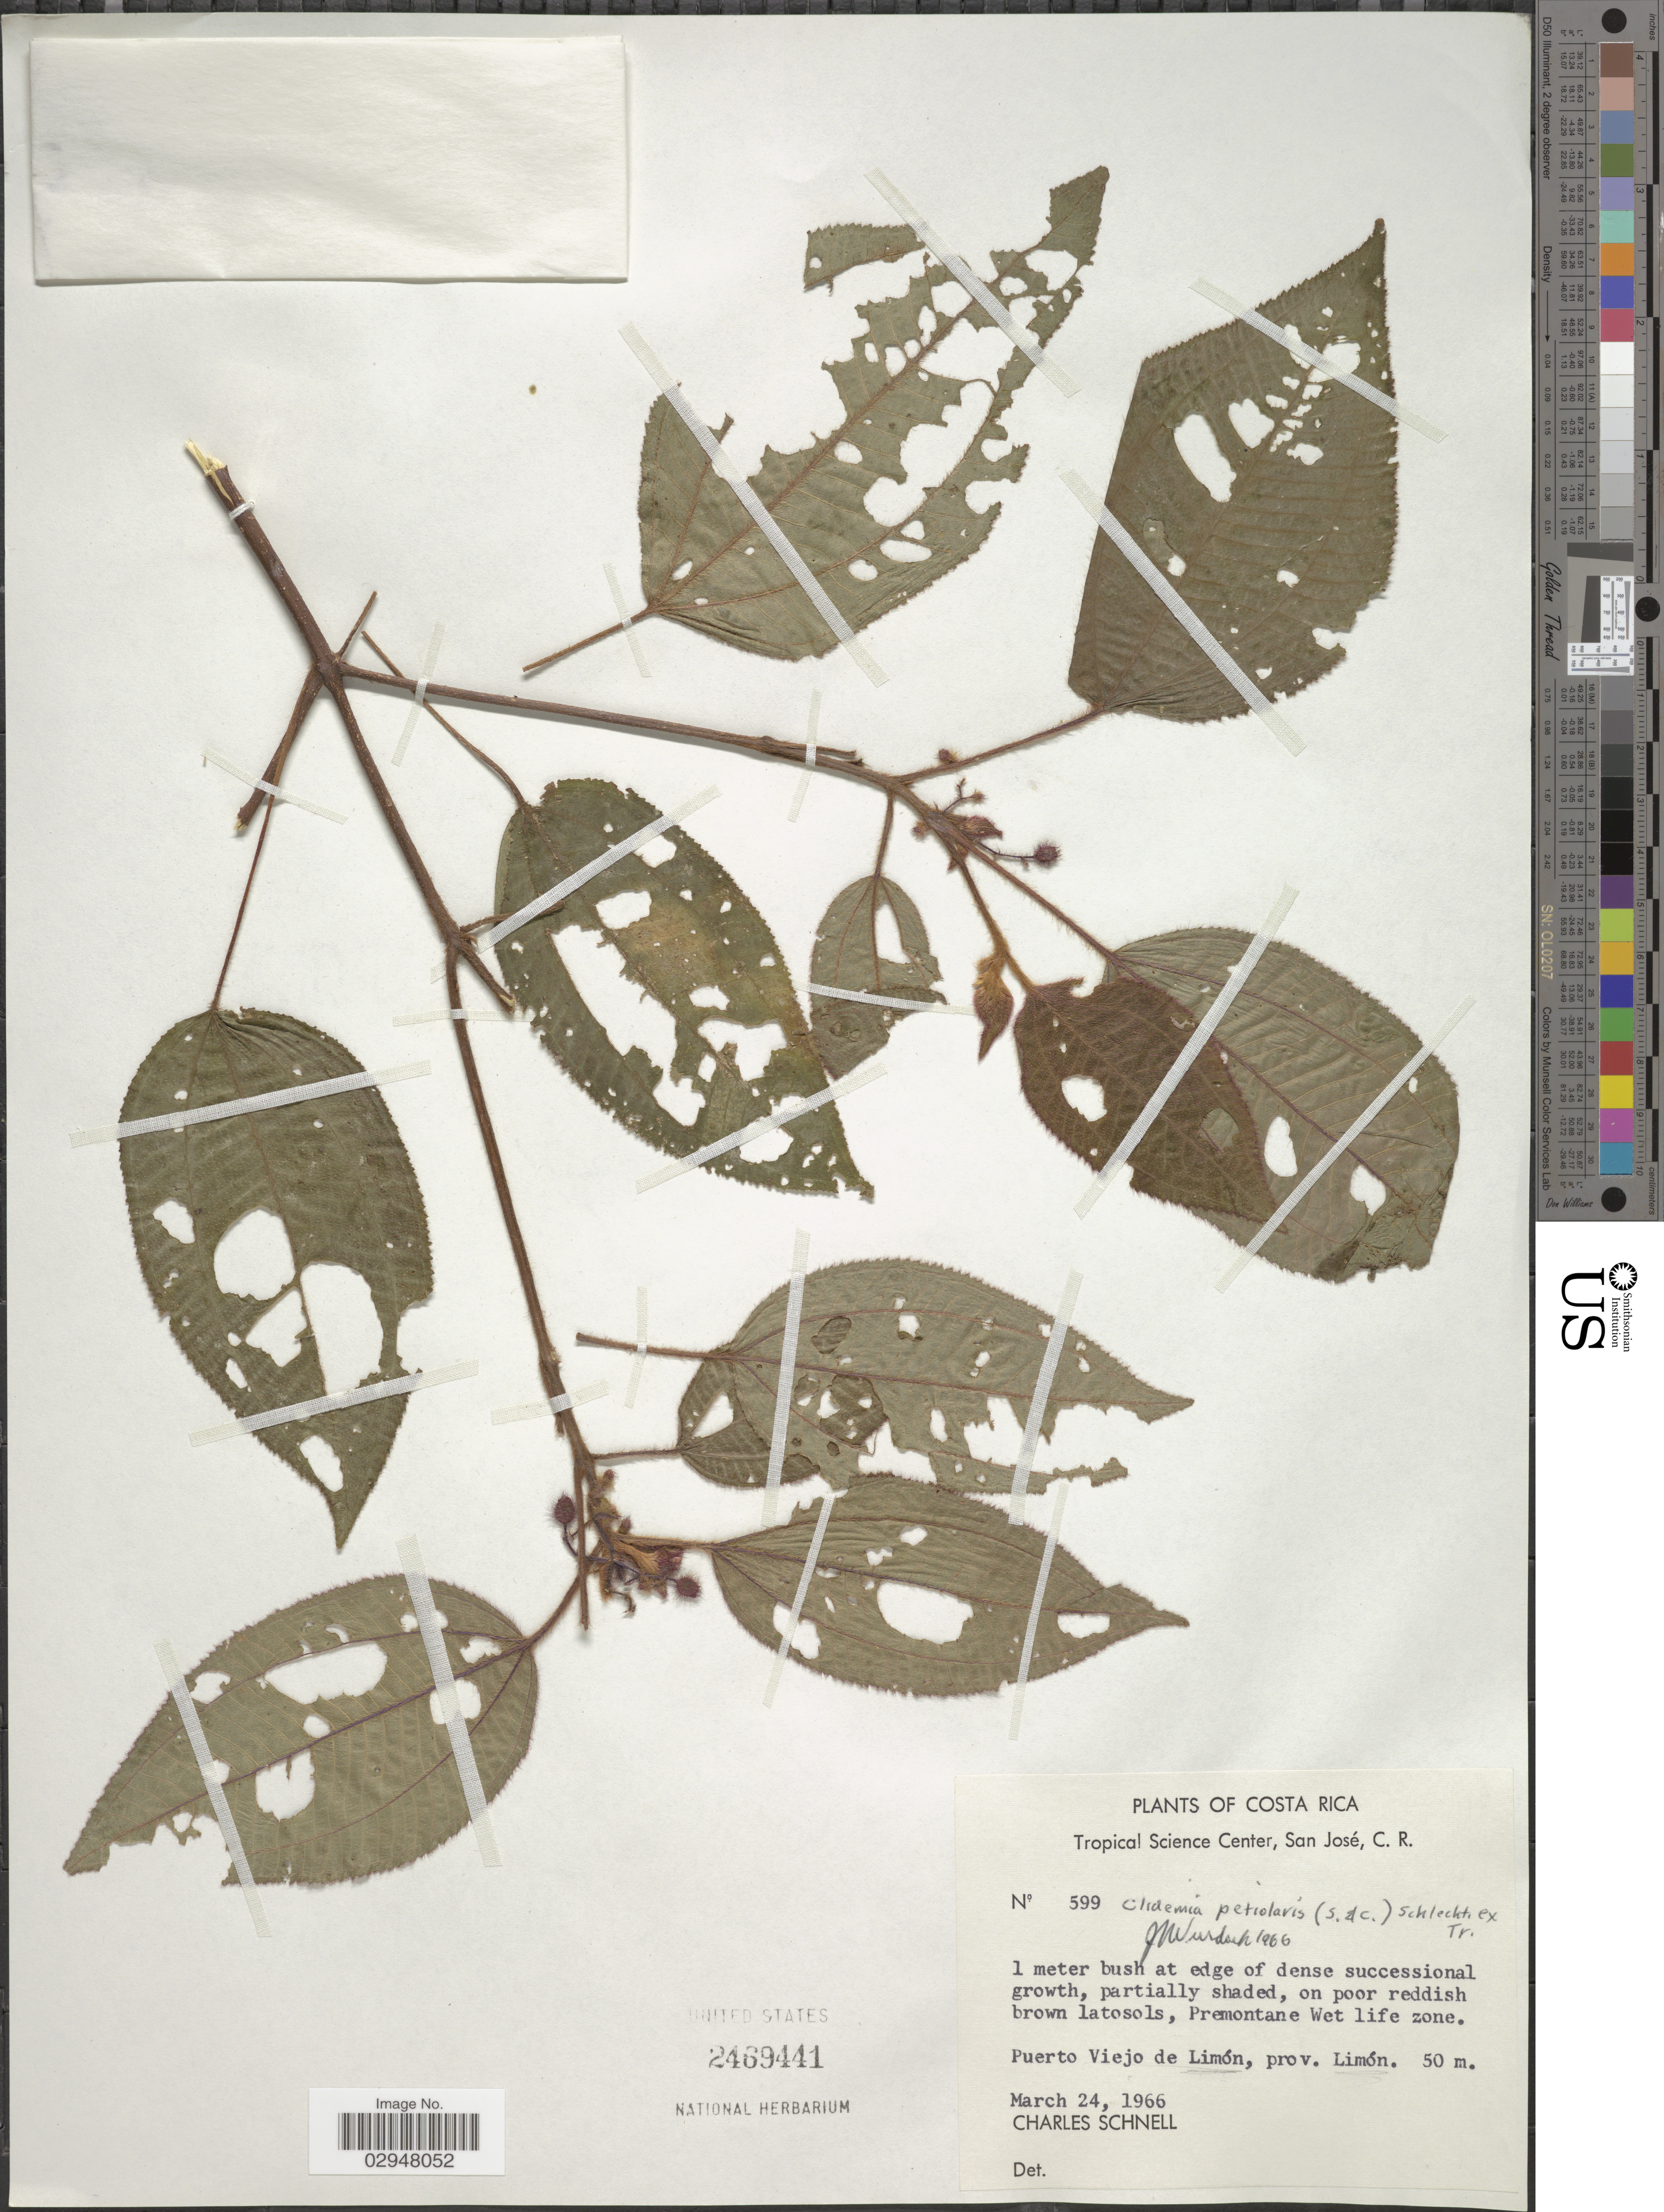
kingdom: Plantae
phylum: Tracheophyta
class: Magnoliopsida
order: Myrtales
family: Melastomataceae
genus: Clidemia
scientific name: Clidemia petiolaris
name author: (Schltdl. & Cham.) Schltdl. ex Triana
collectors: C. Schnell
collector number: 599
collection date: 1966-03-24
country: Costa Rica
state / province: Limón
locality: Premontane Wet life Zone, Puerto Viejo de Limón.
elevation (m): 50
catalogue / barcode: US 2469441